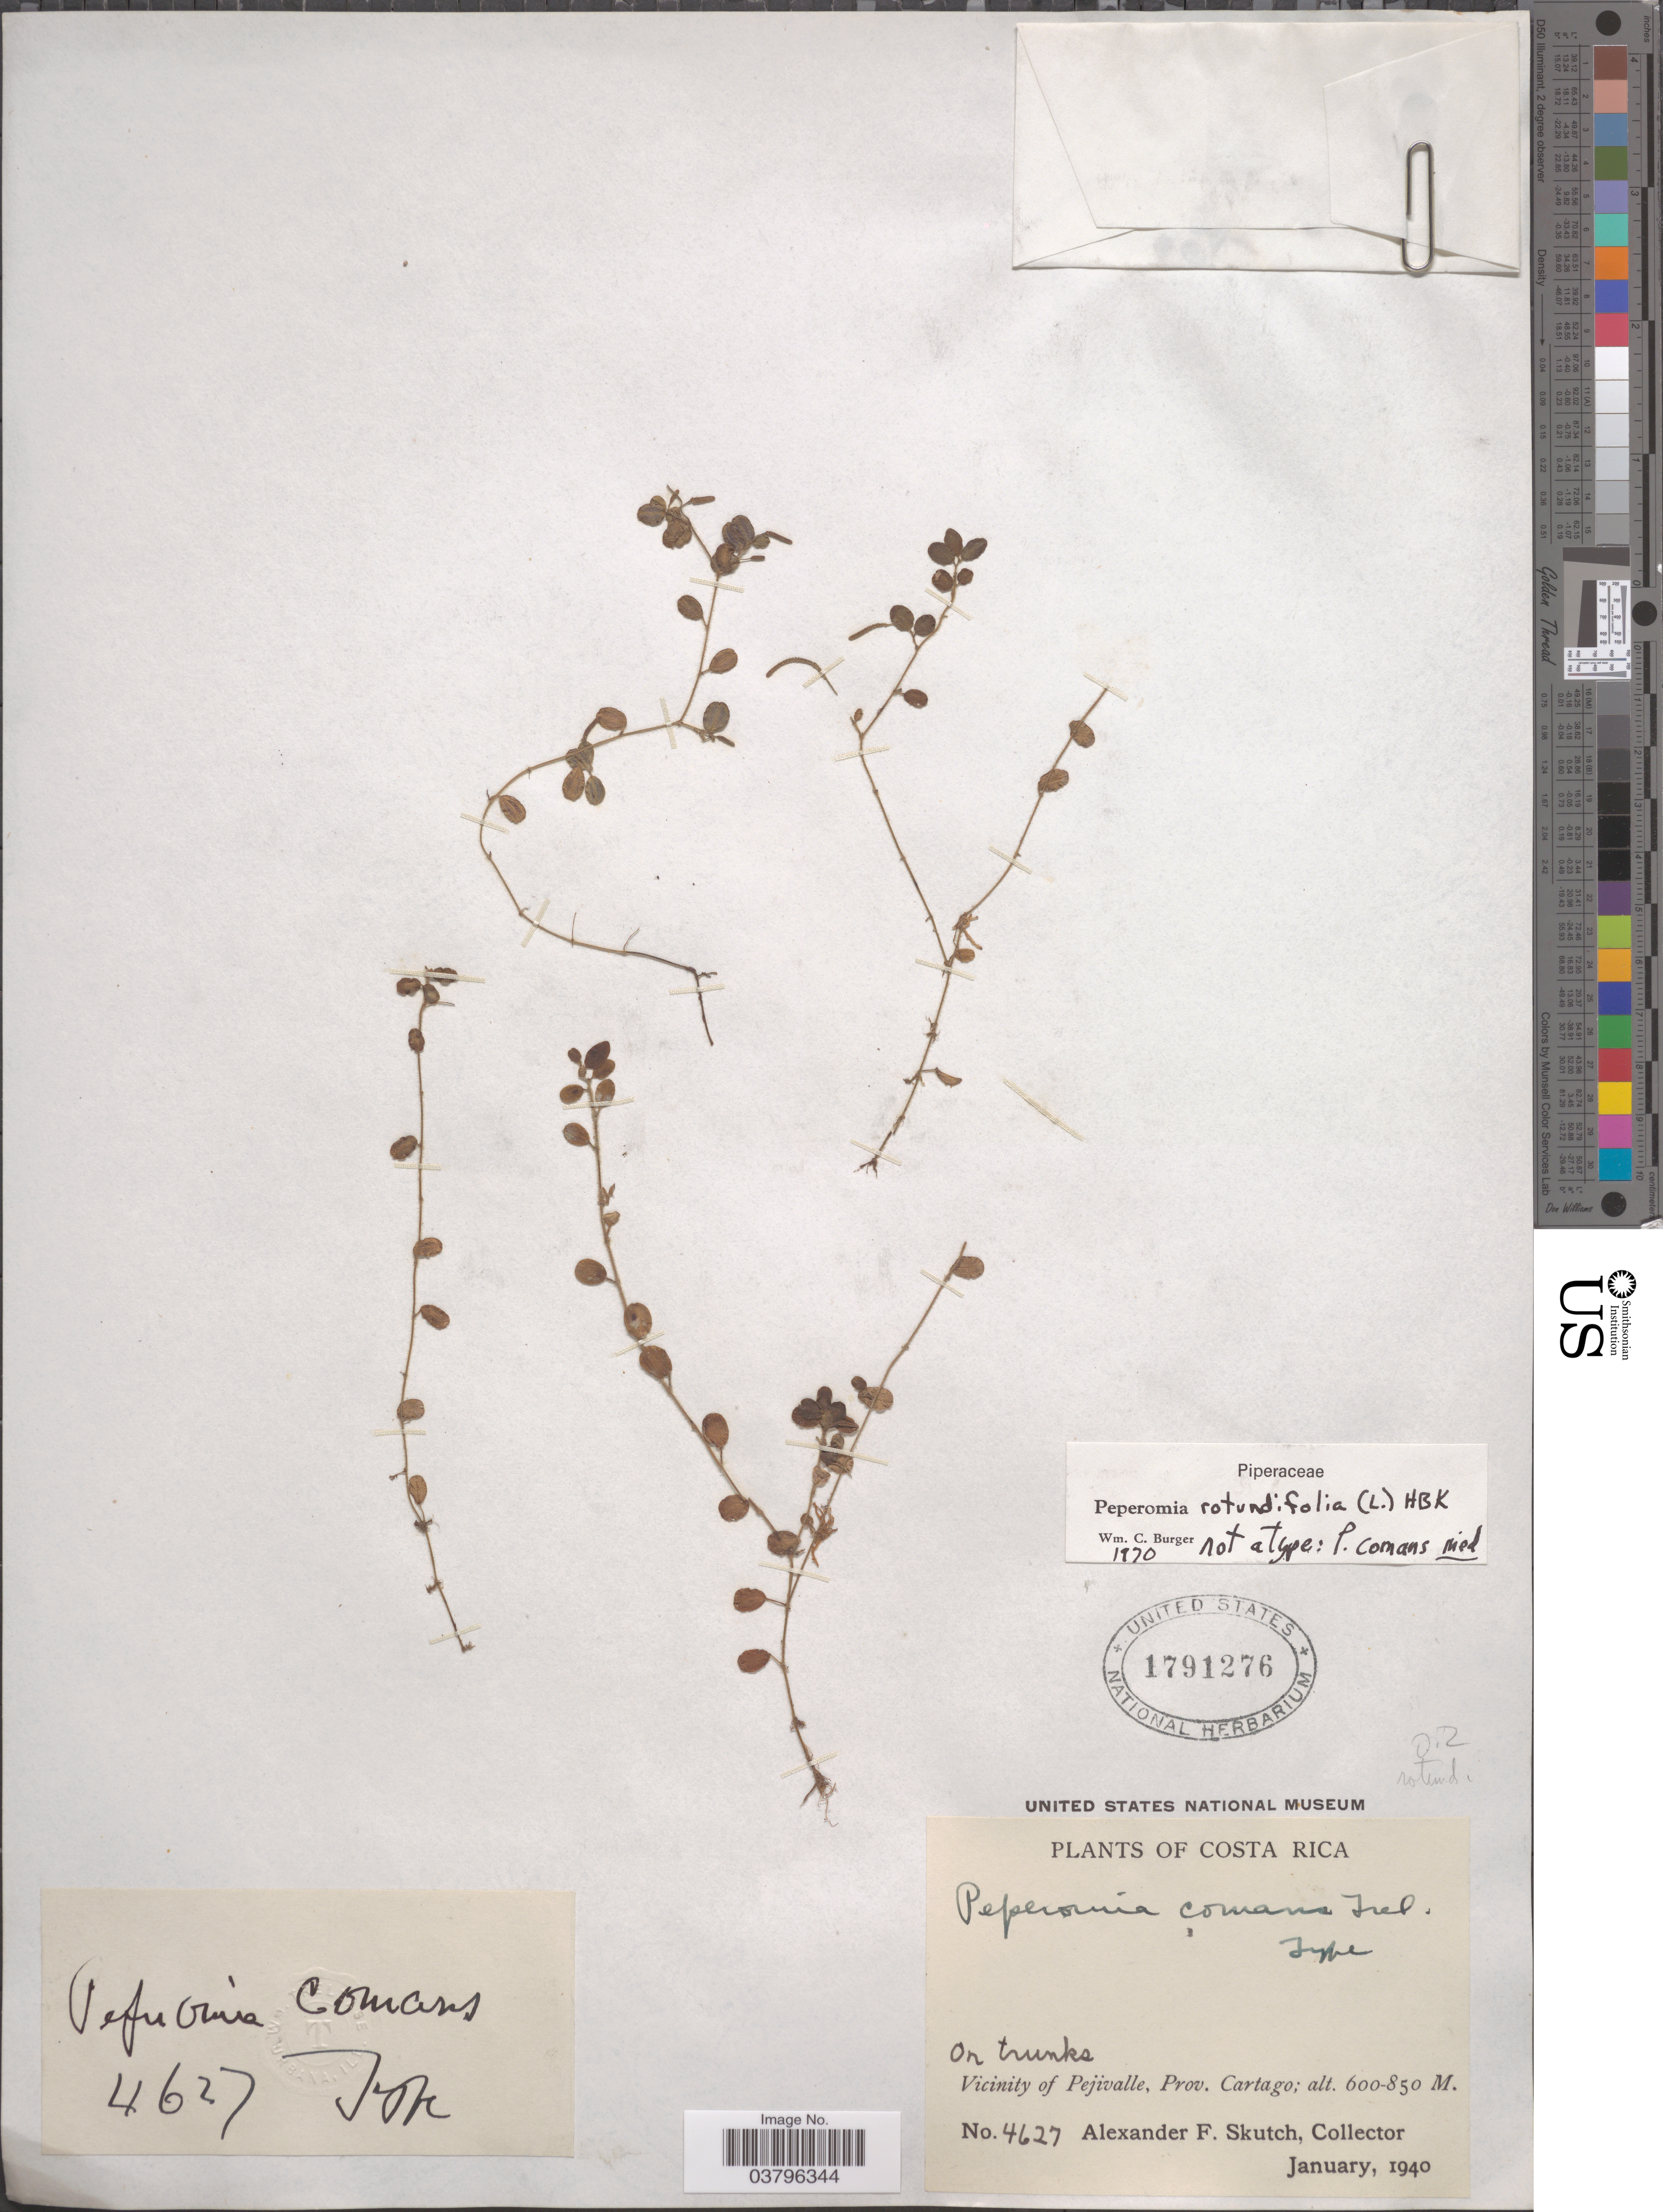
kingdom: Plantae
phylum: Tracheophyta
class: Magnoliopsida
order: Piperales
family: Piperaceae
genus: Peperomia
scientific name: Peperomia matlalucaensis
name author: C. DC.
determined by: Jiménez, José Estaban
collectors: A. F. Skutch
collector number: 4627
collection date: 1940-01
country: Costa Rica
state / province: Cartago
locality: Vicinity of Pejivalle.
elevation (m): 600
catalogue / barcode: US 1791276